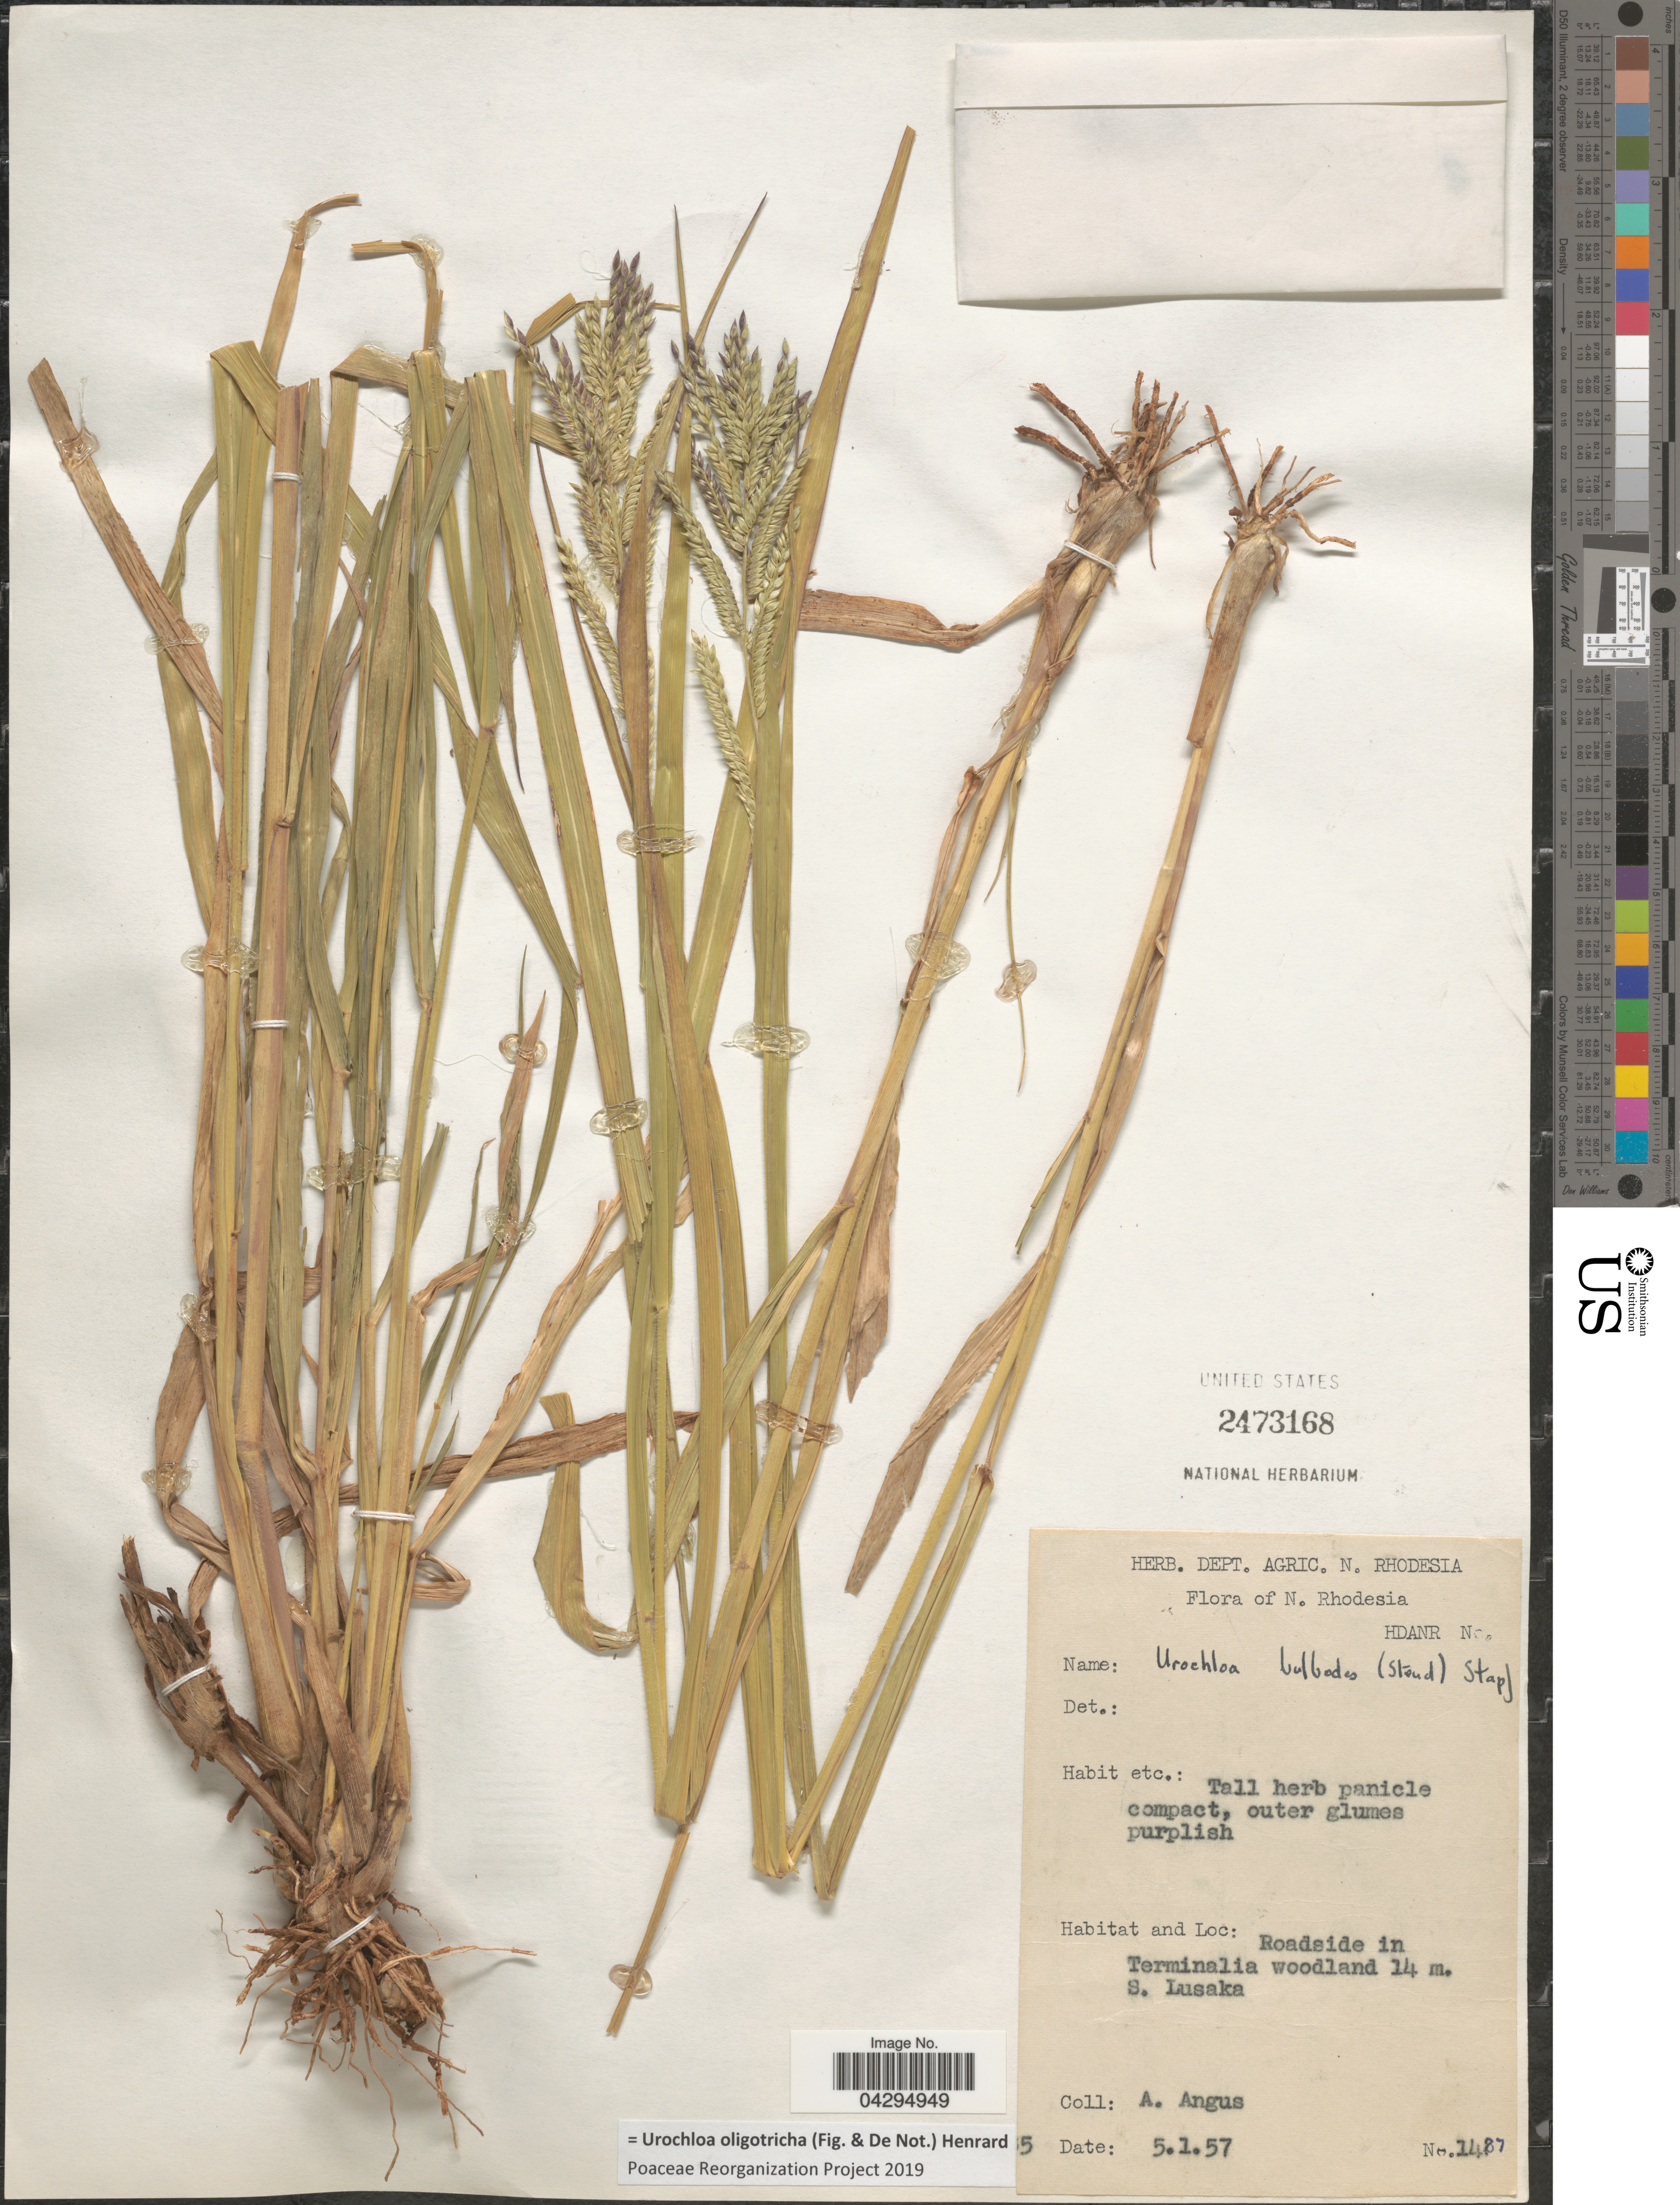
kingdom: Plantae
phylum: Tracheophyta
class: Liliopsida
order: Poales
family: Poaceae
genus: Urochloa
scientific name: Urochloa oligotricha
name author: (Fig. & De Not.) Henr.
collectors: -. Angus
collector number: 1487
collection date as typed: Transcribed d/m/y: 5/1/57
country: Zambia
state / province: Lusaka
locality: N. Rhodesia. Roadside in Terminalia woodland 14 m. S. Lusaka.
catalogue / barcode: US 2473168